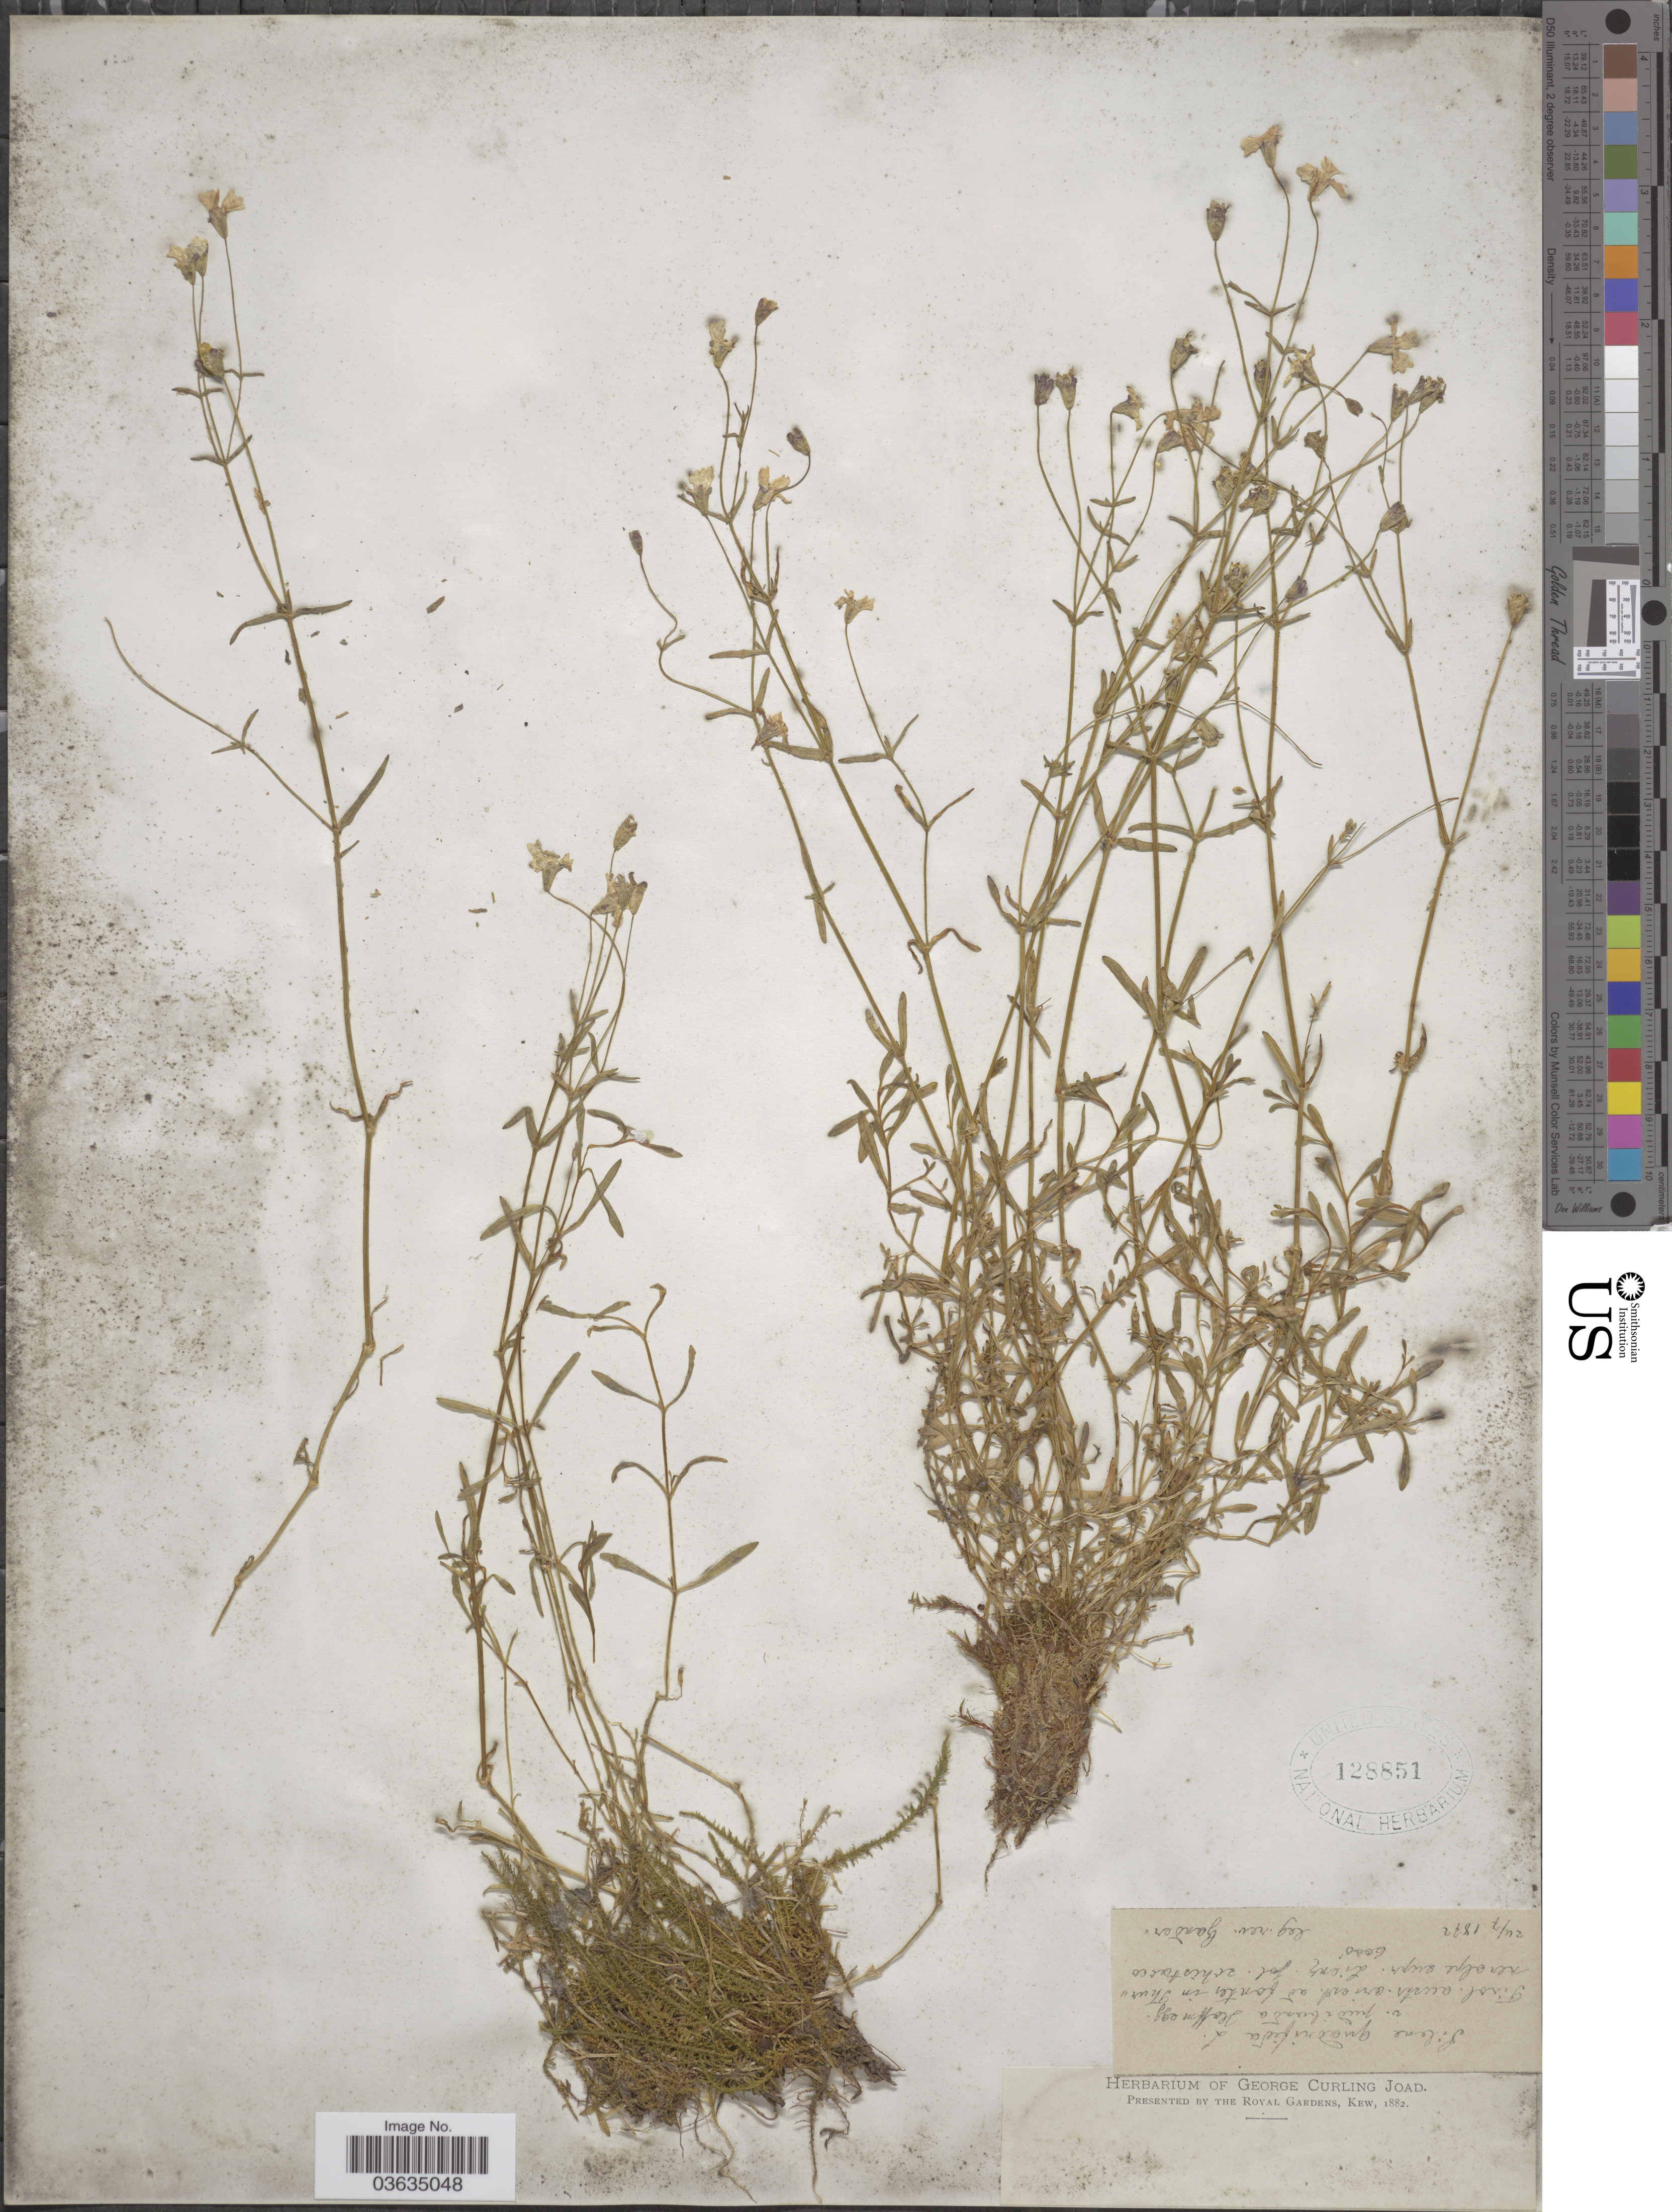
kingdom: Plantae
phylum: Tracheophyta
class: Magnoliopsida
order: Caryophyllales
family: Caryophyllaceae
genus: Heliosperma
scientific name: Heliosperma quadrifidum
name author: Rchb.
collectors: Gander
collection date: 1872-07-24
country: Austria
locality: Tirol. austr. orient. ad fontes in Thurner [interpreted] alpe supr. Lienz. fol. schistaceo.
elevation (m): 1829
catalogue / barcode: US 128851